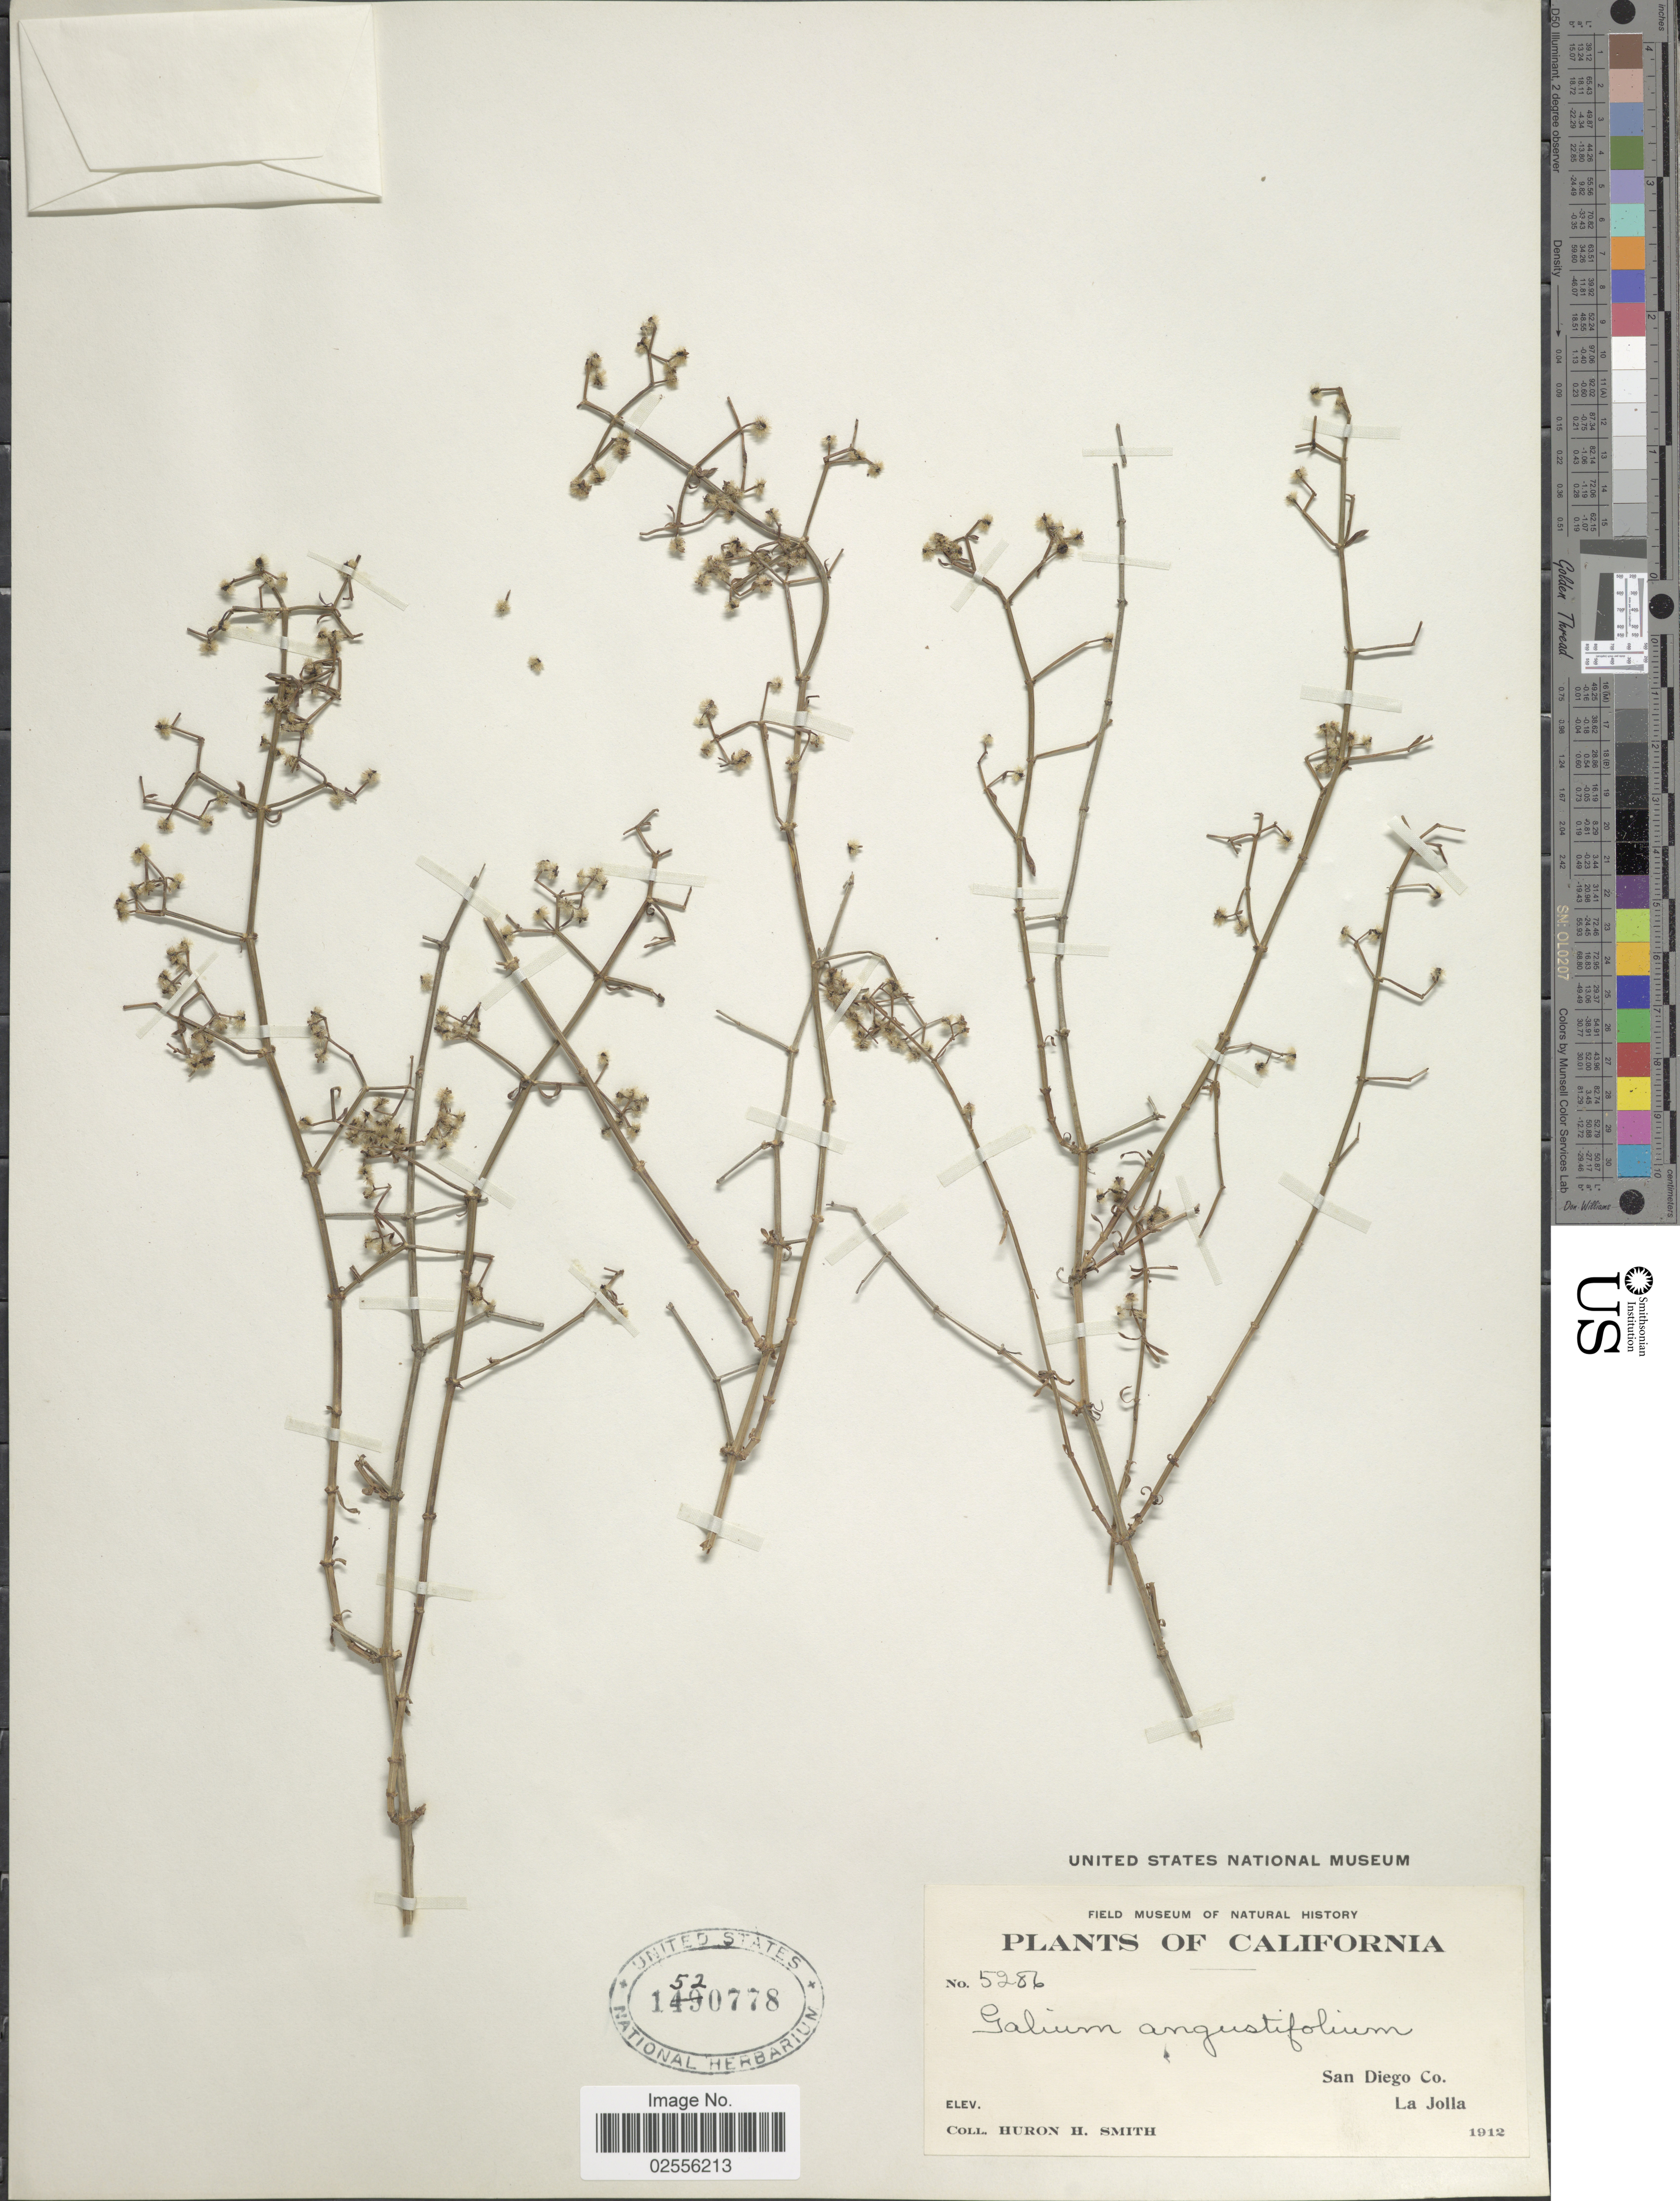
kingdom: Plantae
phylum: Tracheophyta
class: Magnoliopsida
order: Gentianales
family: Rubiaceae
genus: Galium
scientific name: Galium angustifolium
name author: Nutt.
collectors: Huron H. Smith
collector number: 5286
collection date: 1912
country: United States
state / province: California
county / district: San Diego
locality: San Diego Co., La Jolla.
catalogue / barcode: US 1520778